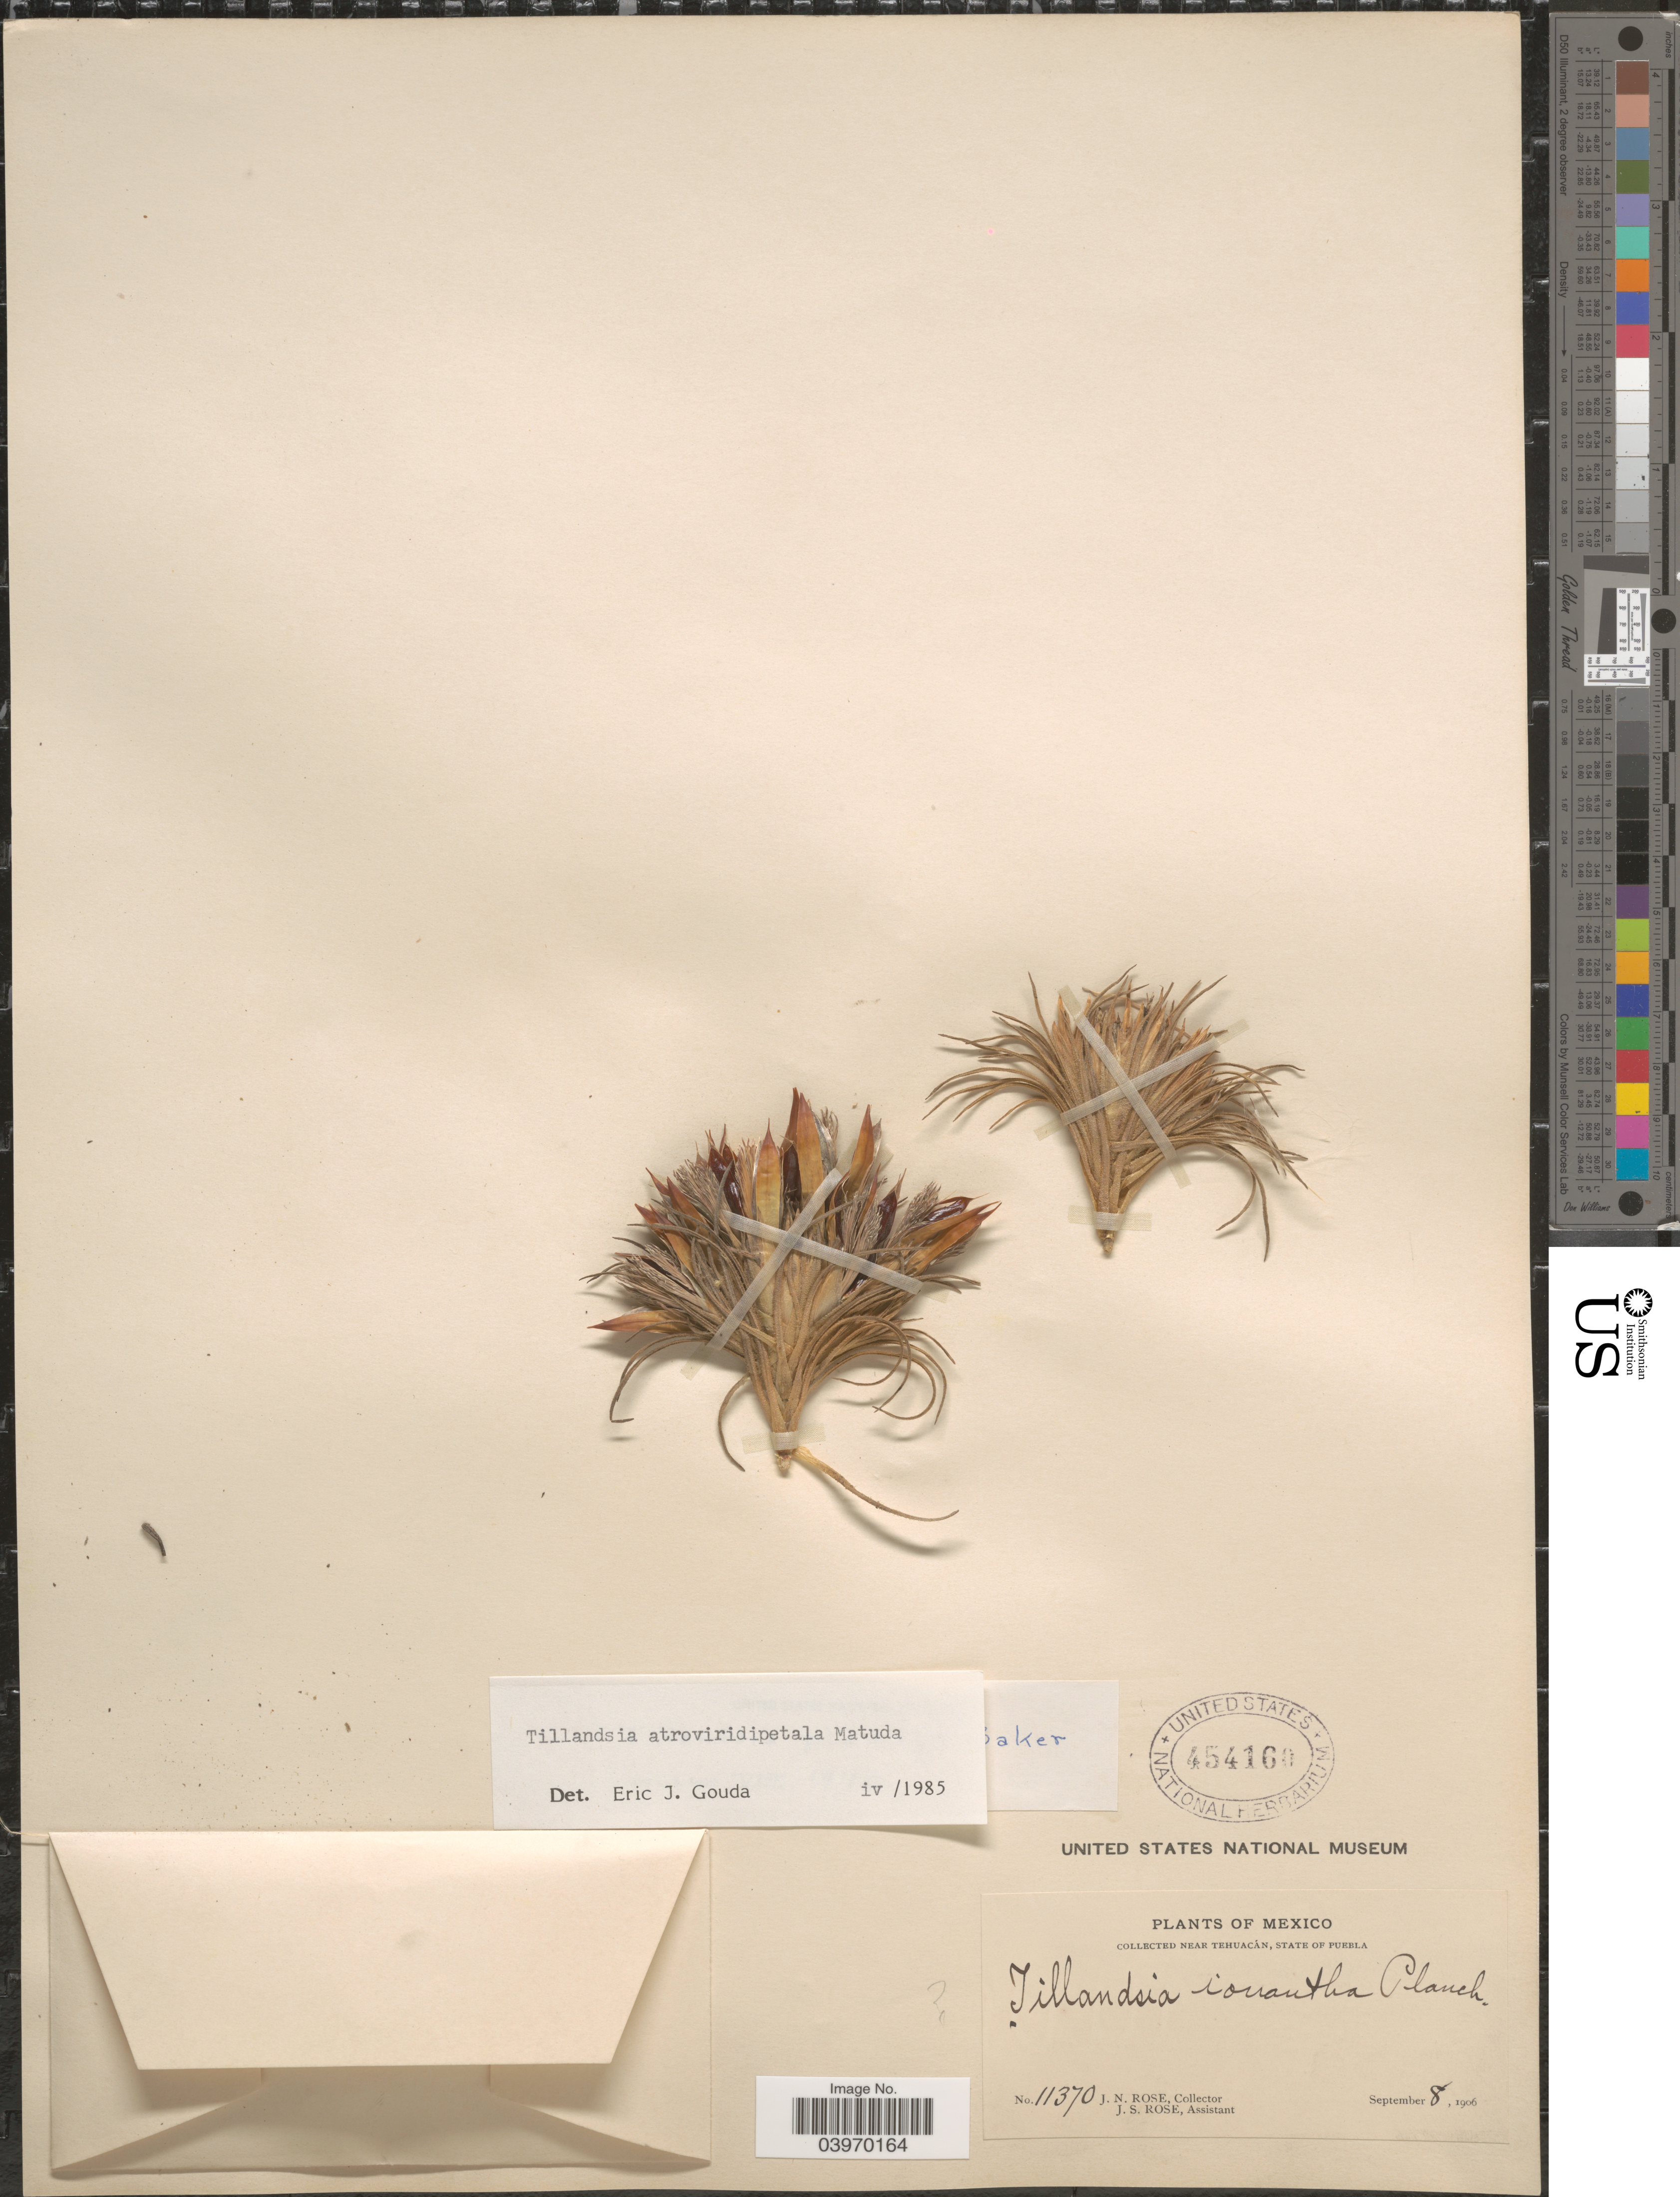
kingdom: Plantae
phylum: Tracheophyta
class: Liliopsida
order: Poales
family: Bromeliaceae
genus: Tillandsia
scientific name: Tillandsia plumosa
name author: Baker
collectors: J. N. Rose & J. S. Rose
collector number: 11370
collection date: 1906-09-08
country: Mexico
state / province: Puebla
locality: Near Tehuacán.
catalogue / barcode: US 454160